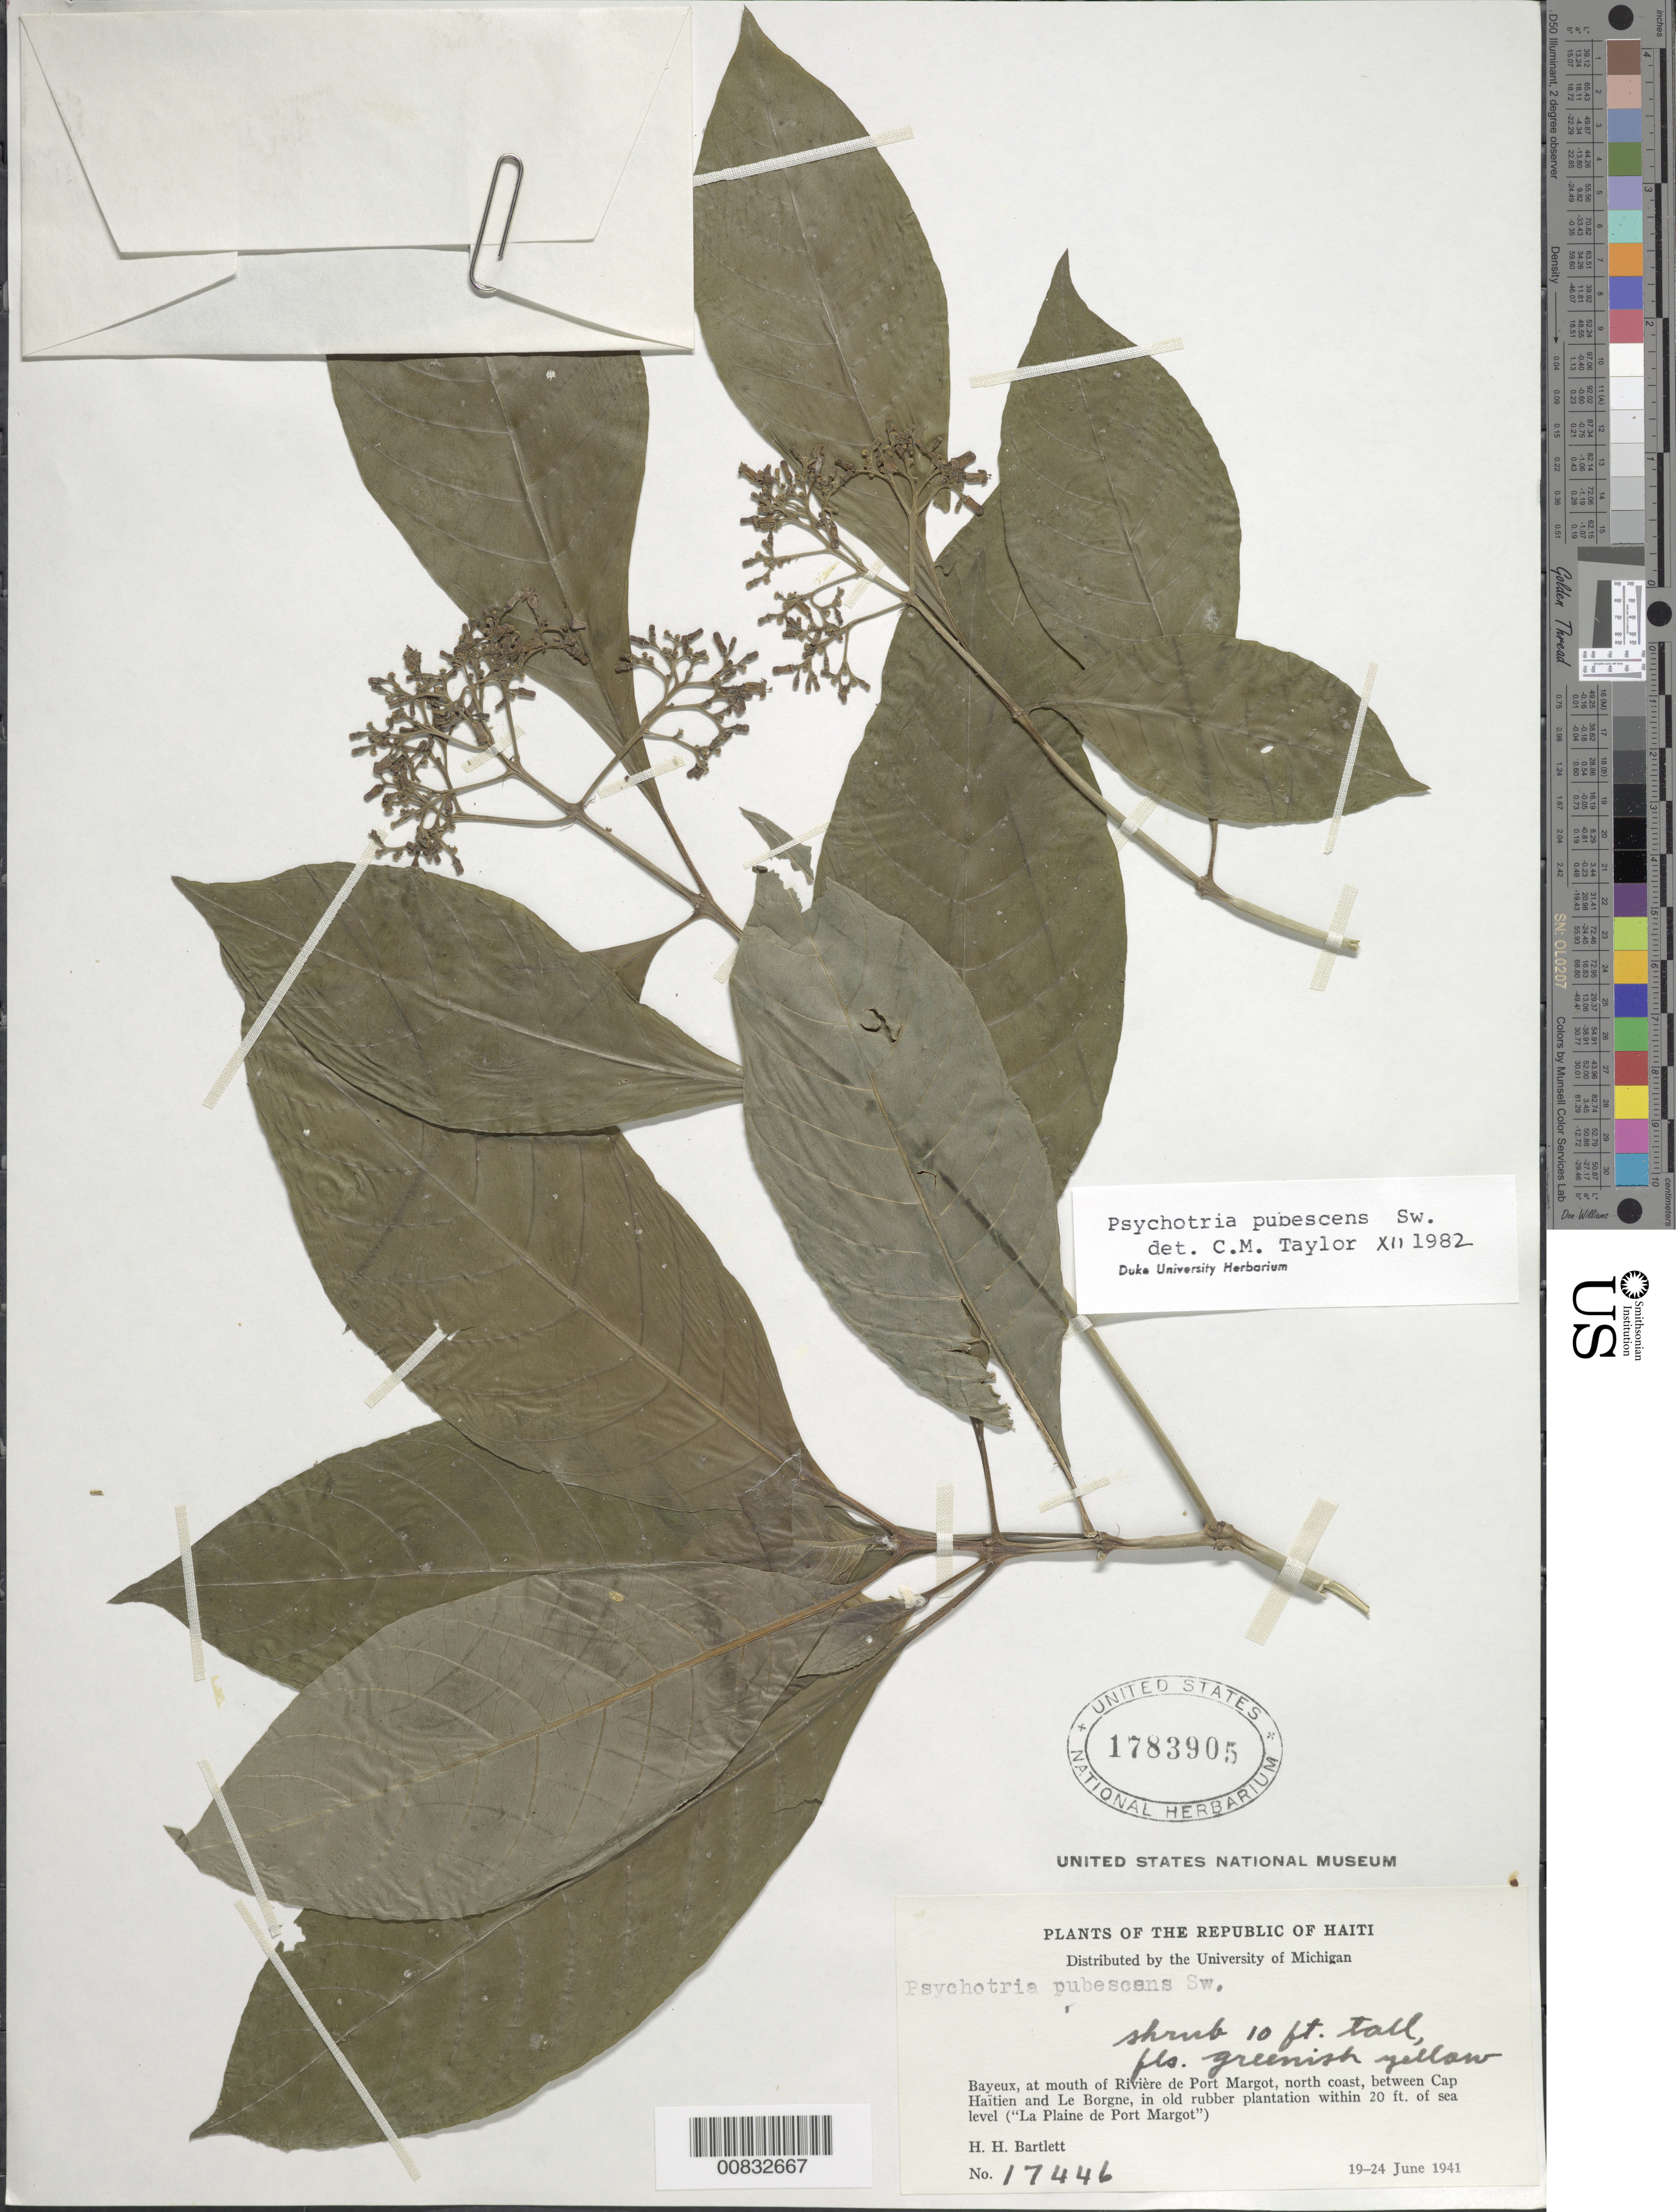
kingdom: Plantae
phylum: Tracheophyta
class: Magnoliopsida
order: Gentianales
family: Rubiaceae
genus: Psychotria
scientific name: Psychotria pubescens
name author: Sw.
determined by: Taylor, Charlotte M.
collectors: H. H. Bartlett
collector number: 17446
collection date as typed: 19 Jun 1941 to 24 Jun 1941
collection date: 1941-06-19/1941-06-24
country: Haiti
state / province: Nord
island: Hispaniola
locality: Bayeux, at mouth Rivière de Port Margot, north coast, between Cap Haitien and Le Borgne ("La Plaine de Port Margot")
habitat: Old rubber plantation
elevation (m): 6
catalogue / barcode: US 1783905